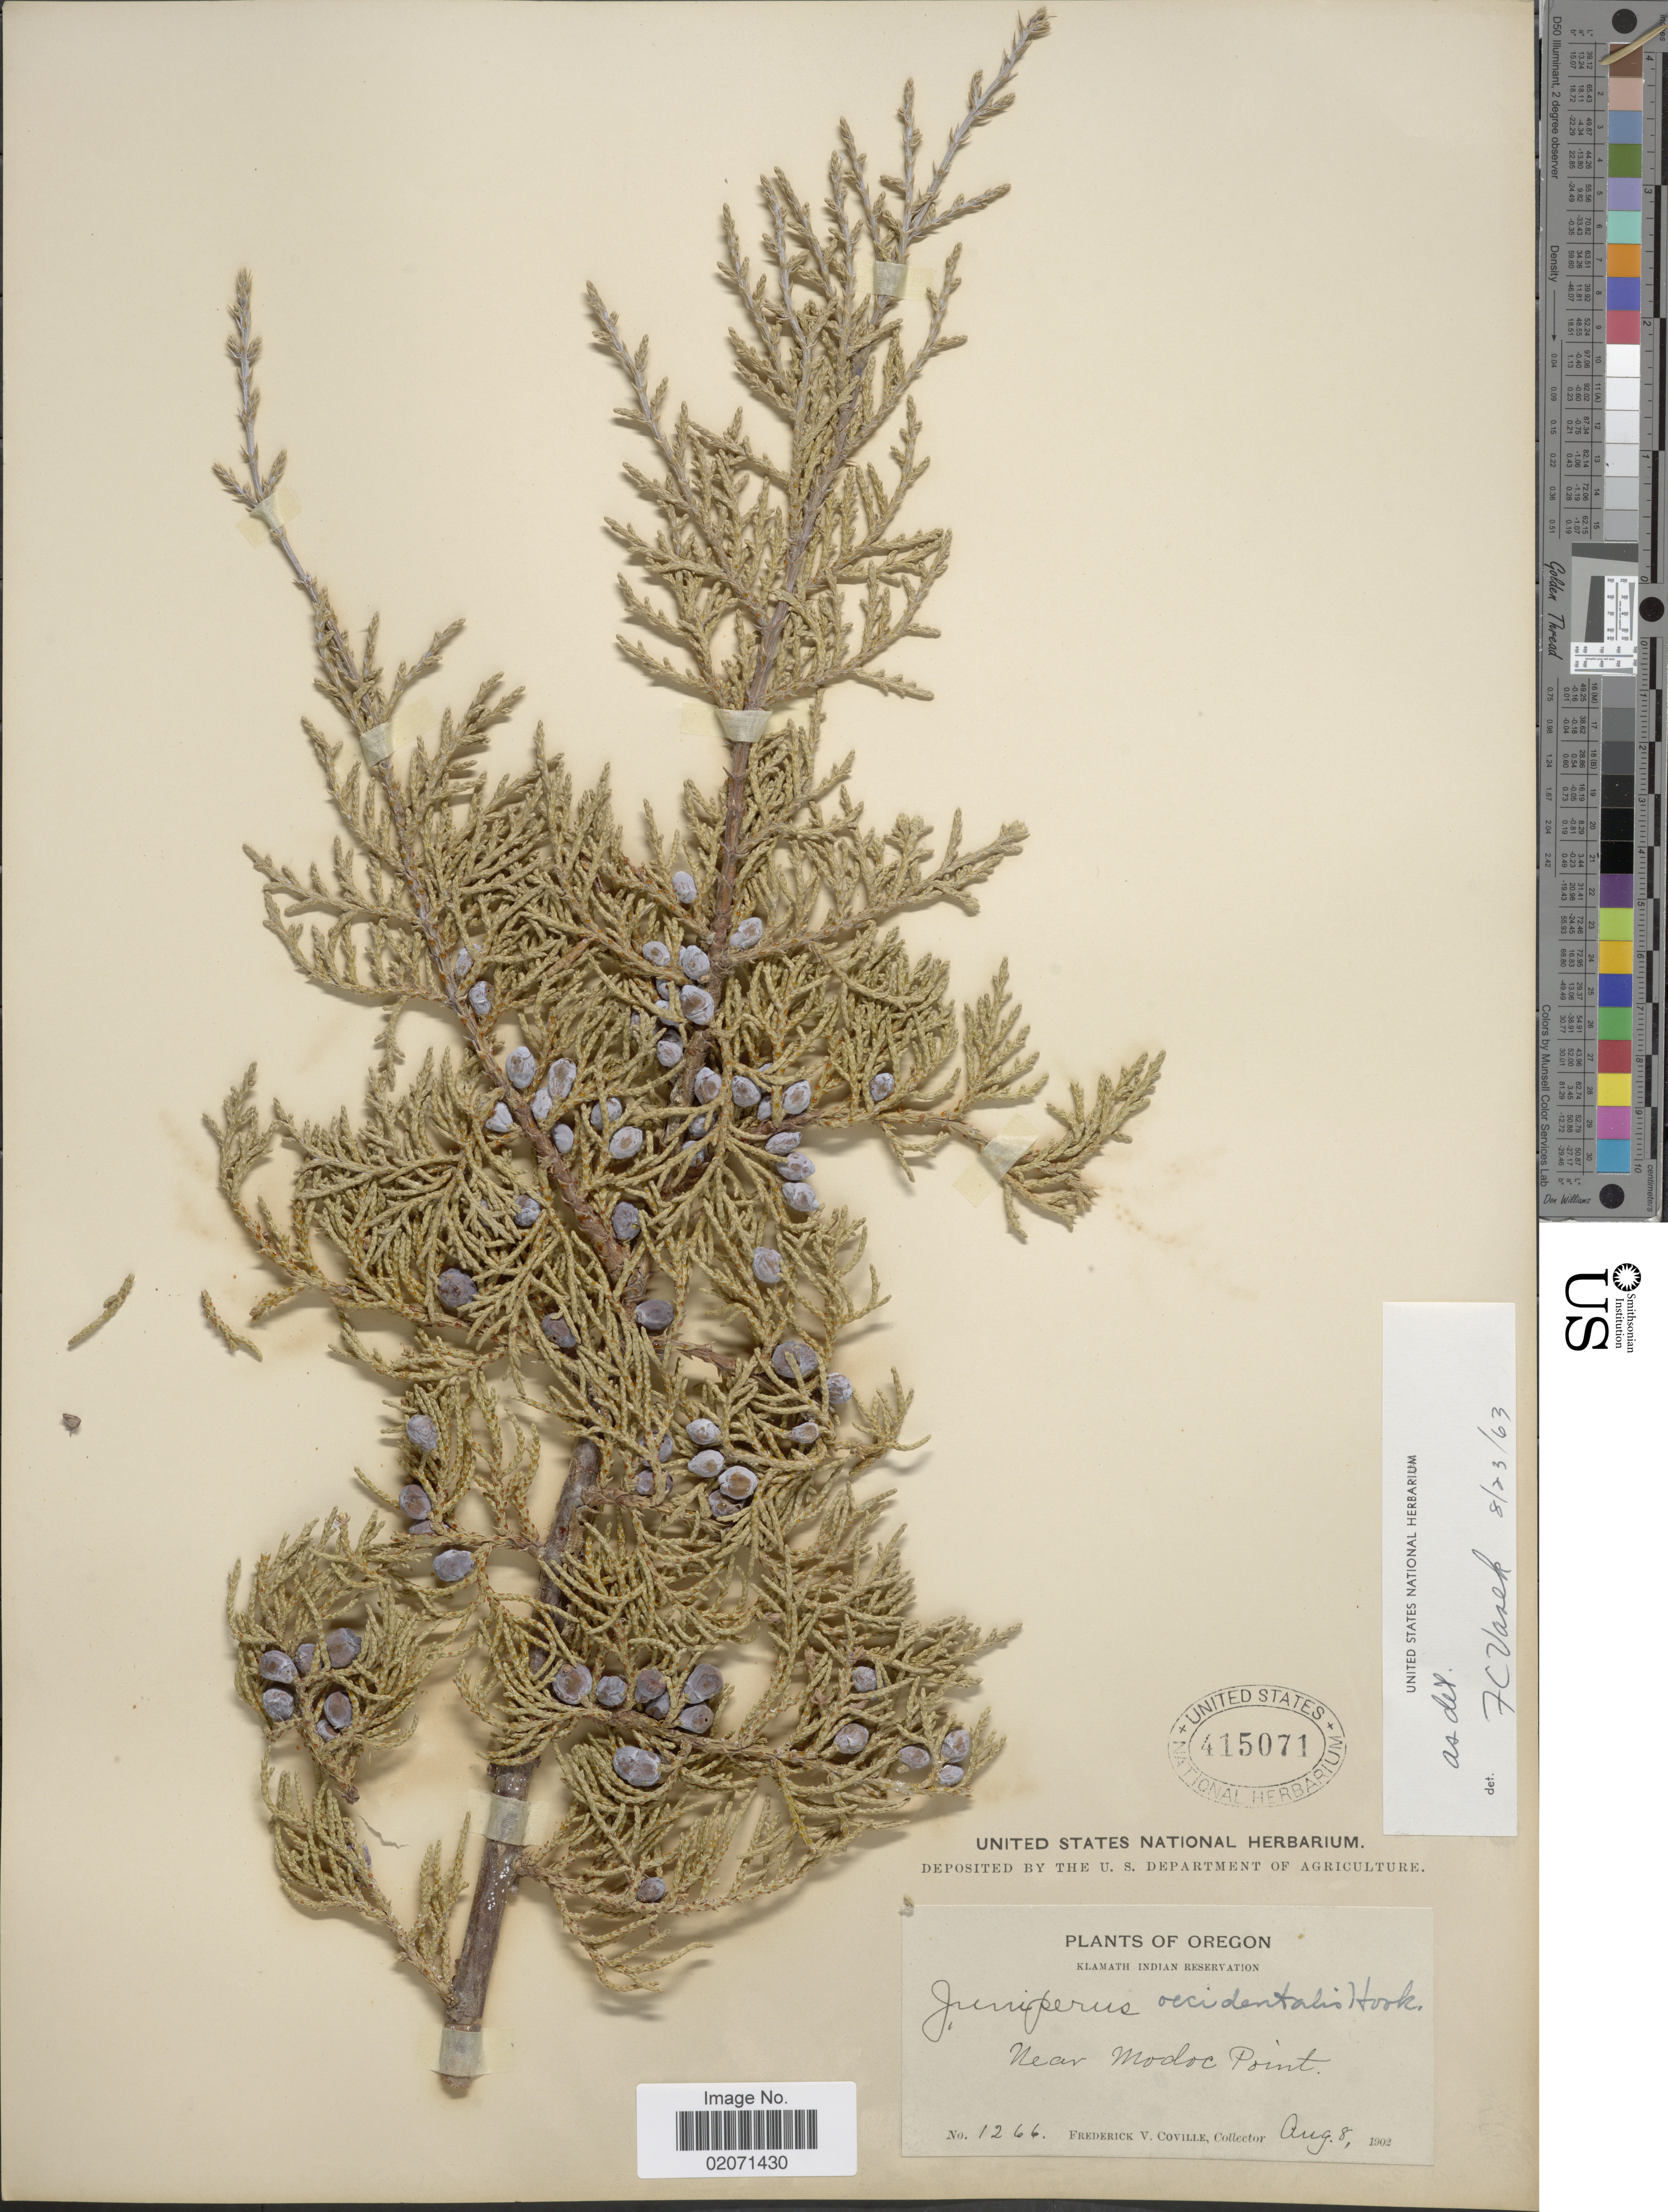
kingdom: Plantae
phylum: Tracheophyta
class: Pinopsida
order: Pinales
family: Cupressaceae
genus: Juniperus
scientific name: Juniperus occidentalis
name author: Hook.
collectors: F. V. Coville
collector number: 1266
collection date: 1902-08-08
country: United States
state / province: Oregon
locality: Klamath Indian Reservation. Near Modoc Point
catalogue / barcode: US 415071